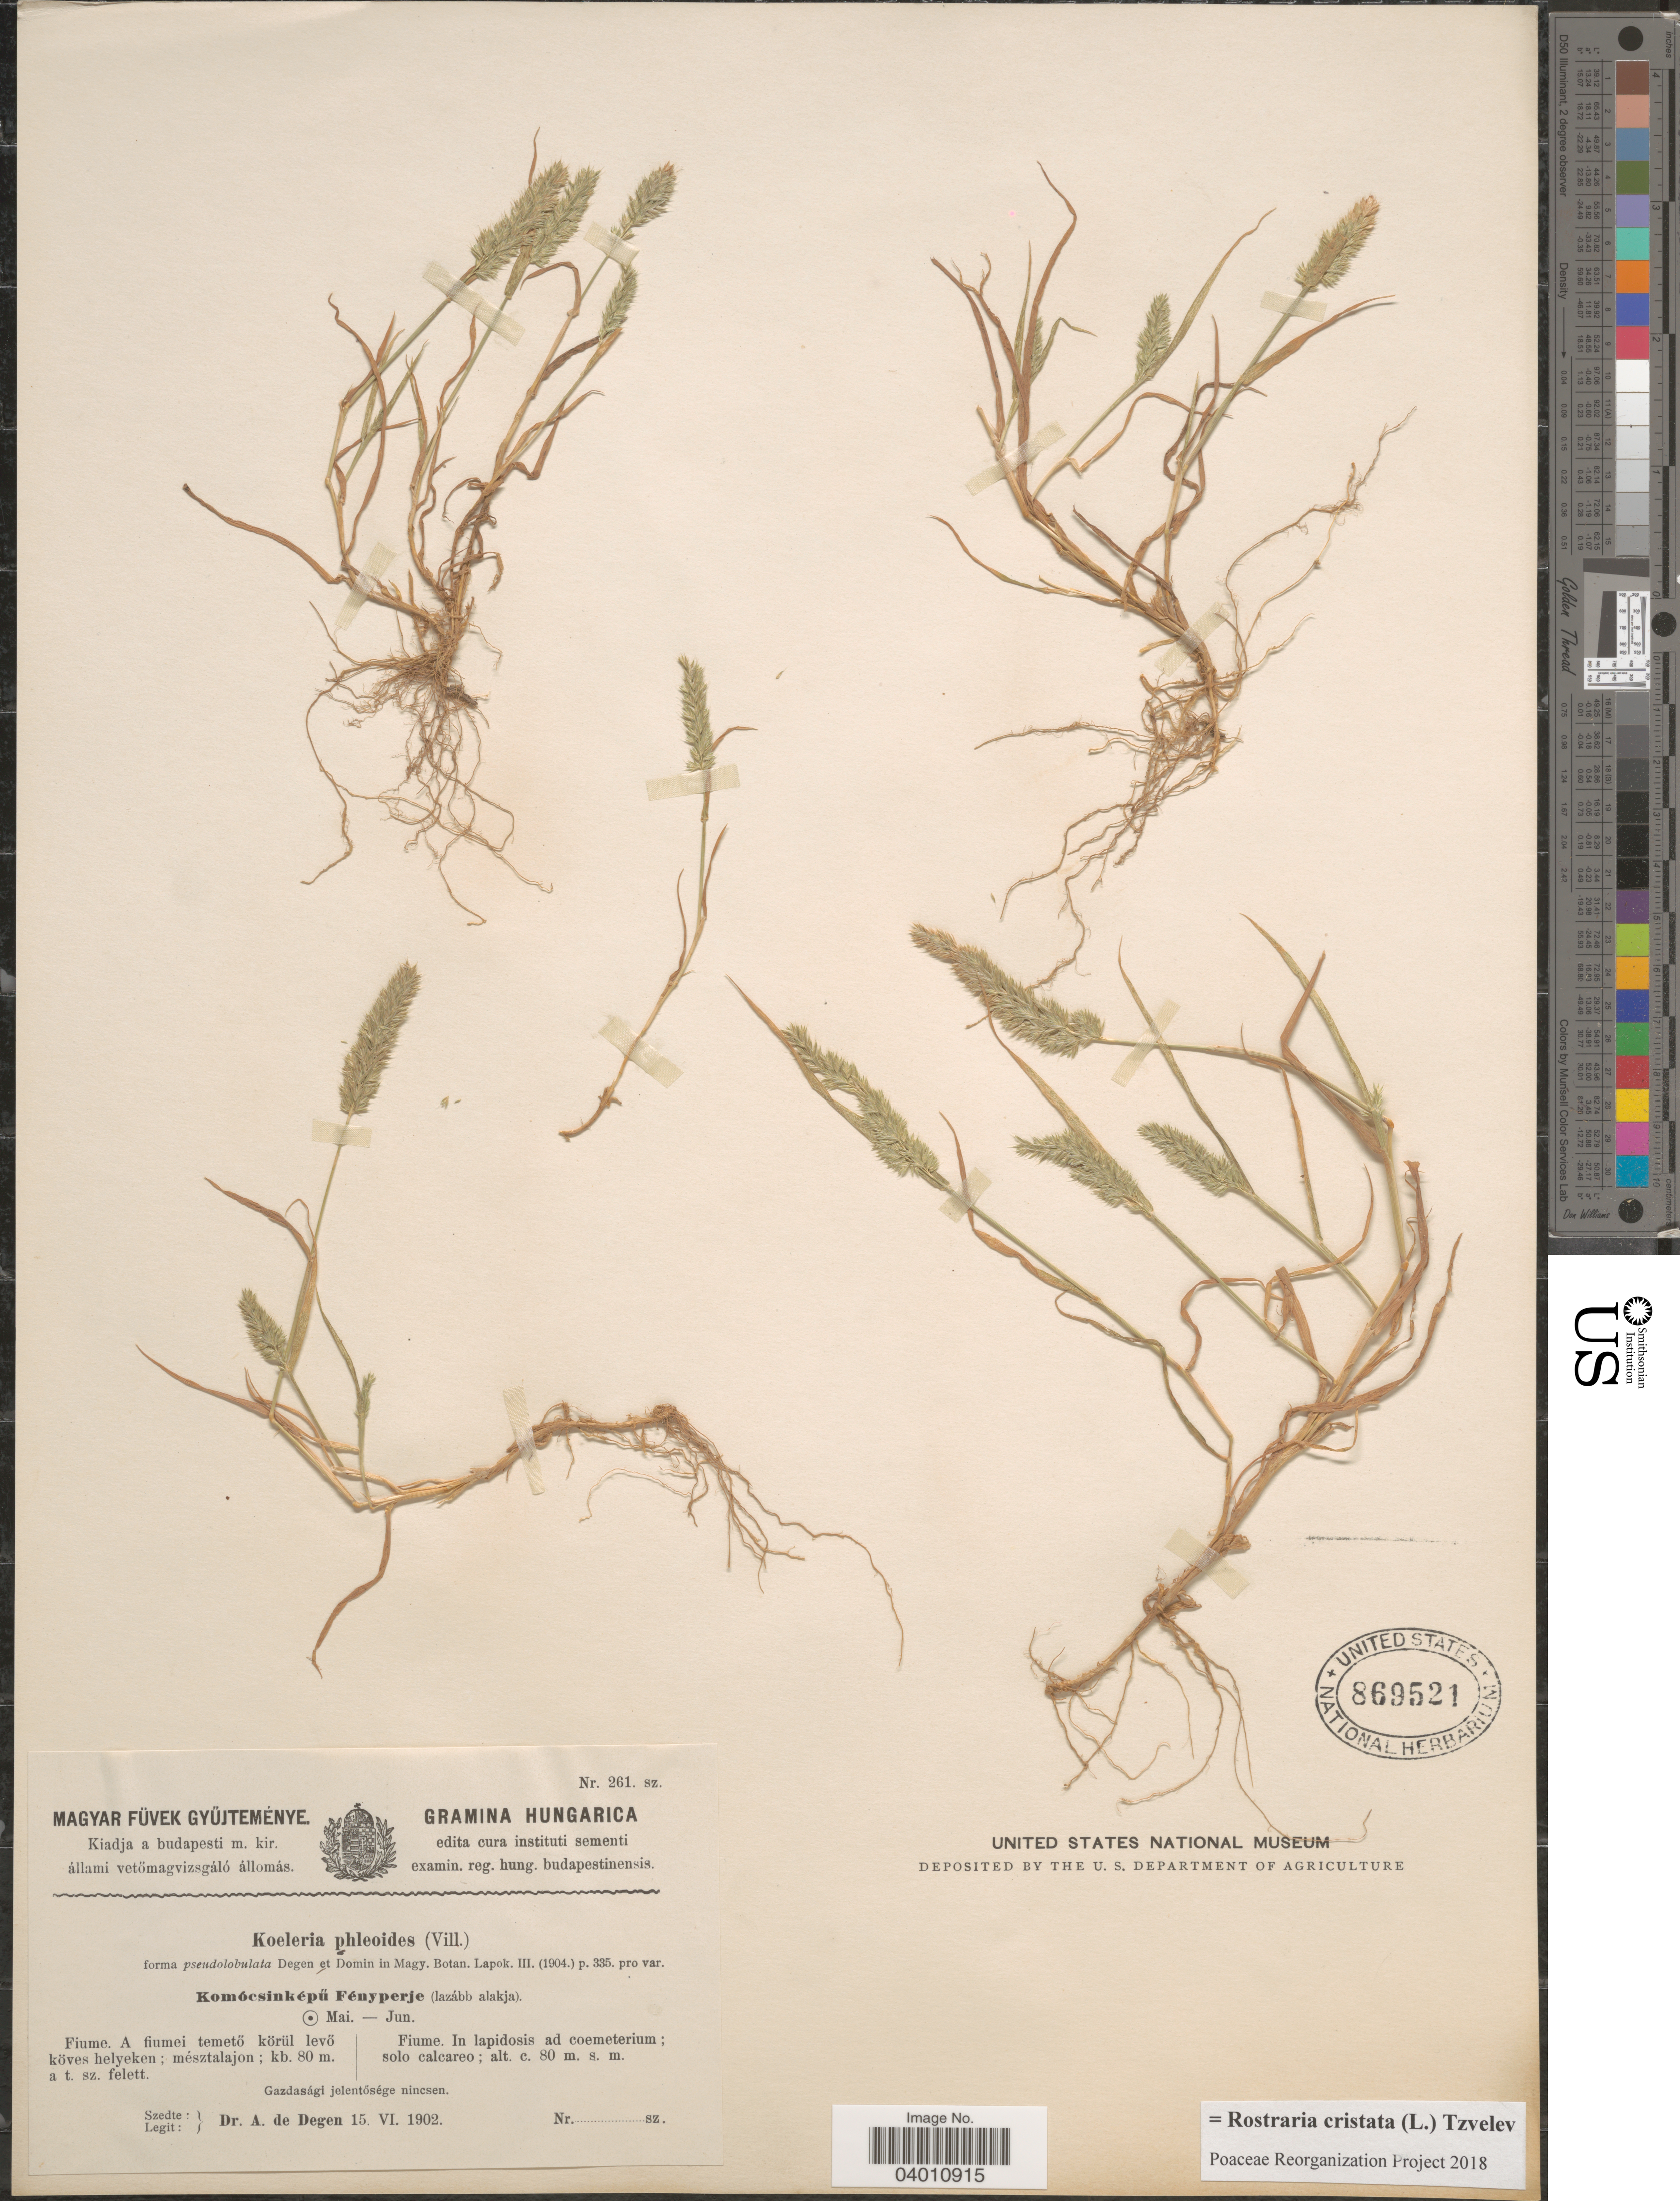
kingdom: Plantae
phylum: Tracheophyta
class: Liliopsida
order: Poales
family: Poaceae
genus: Rostraria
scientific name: Rostraria cristata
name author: (L.) Tzvelev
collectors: A. Degen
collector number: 261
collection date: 1902-06-15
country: Hungary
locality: Fiume. In lapidosis ad coemeterium; solo calcareo.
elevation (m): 80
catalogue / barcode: US 869521